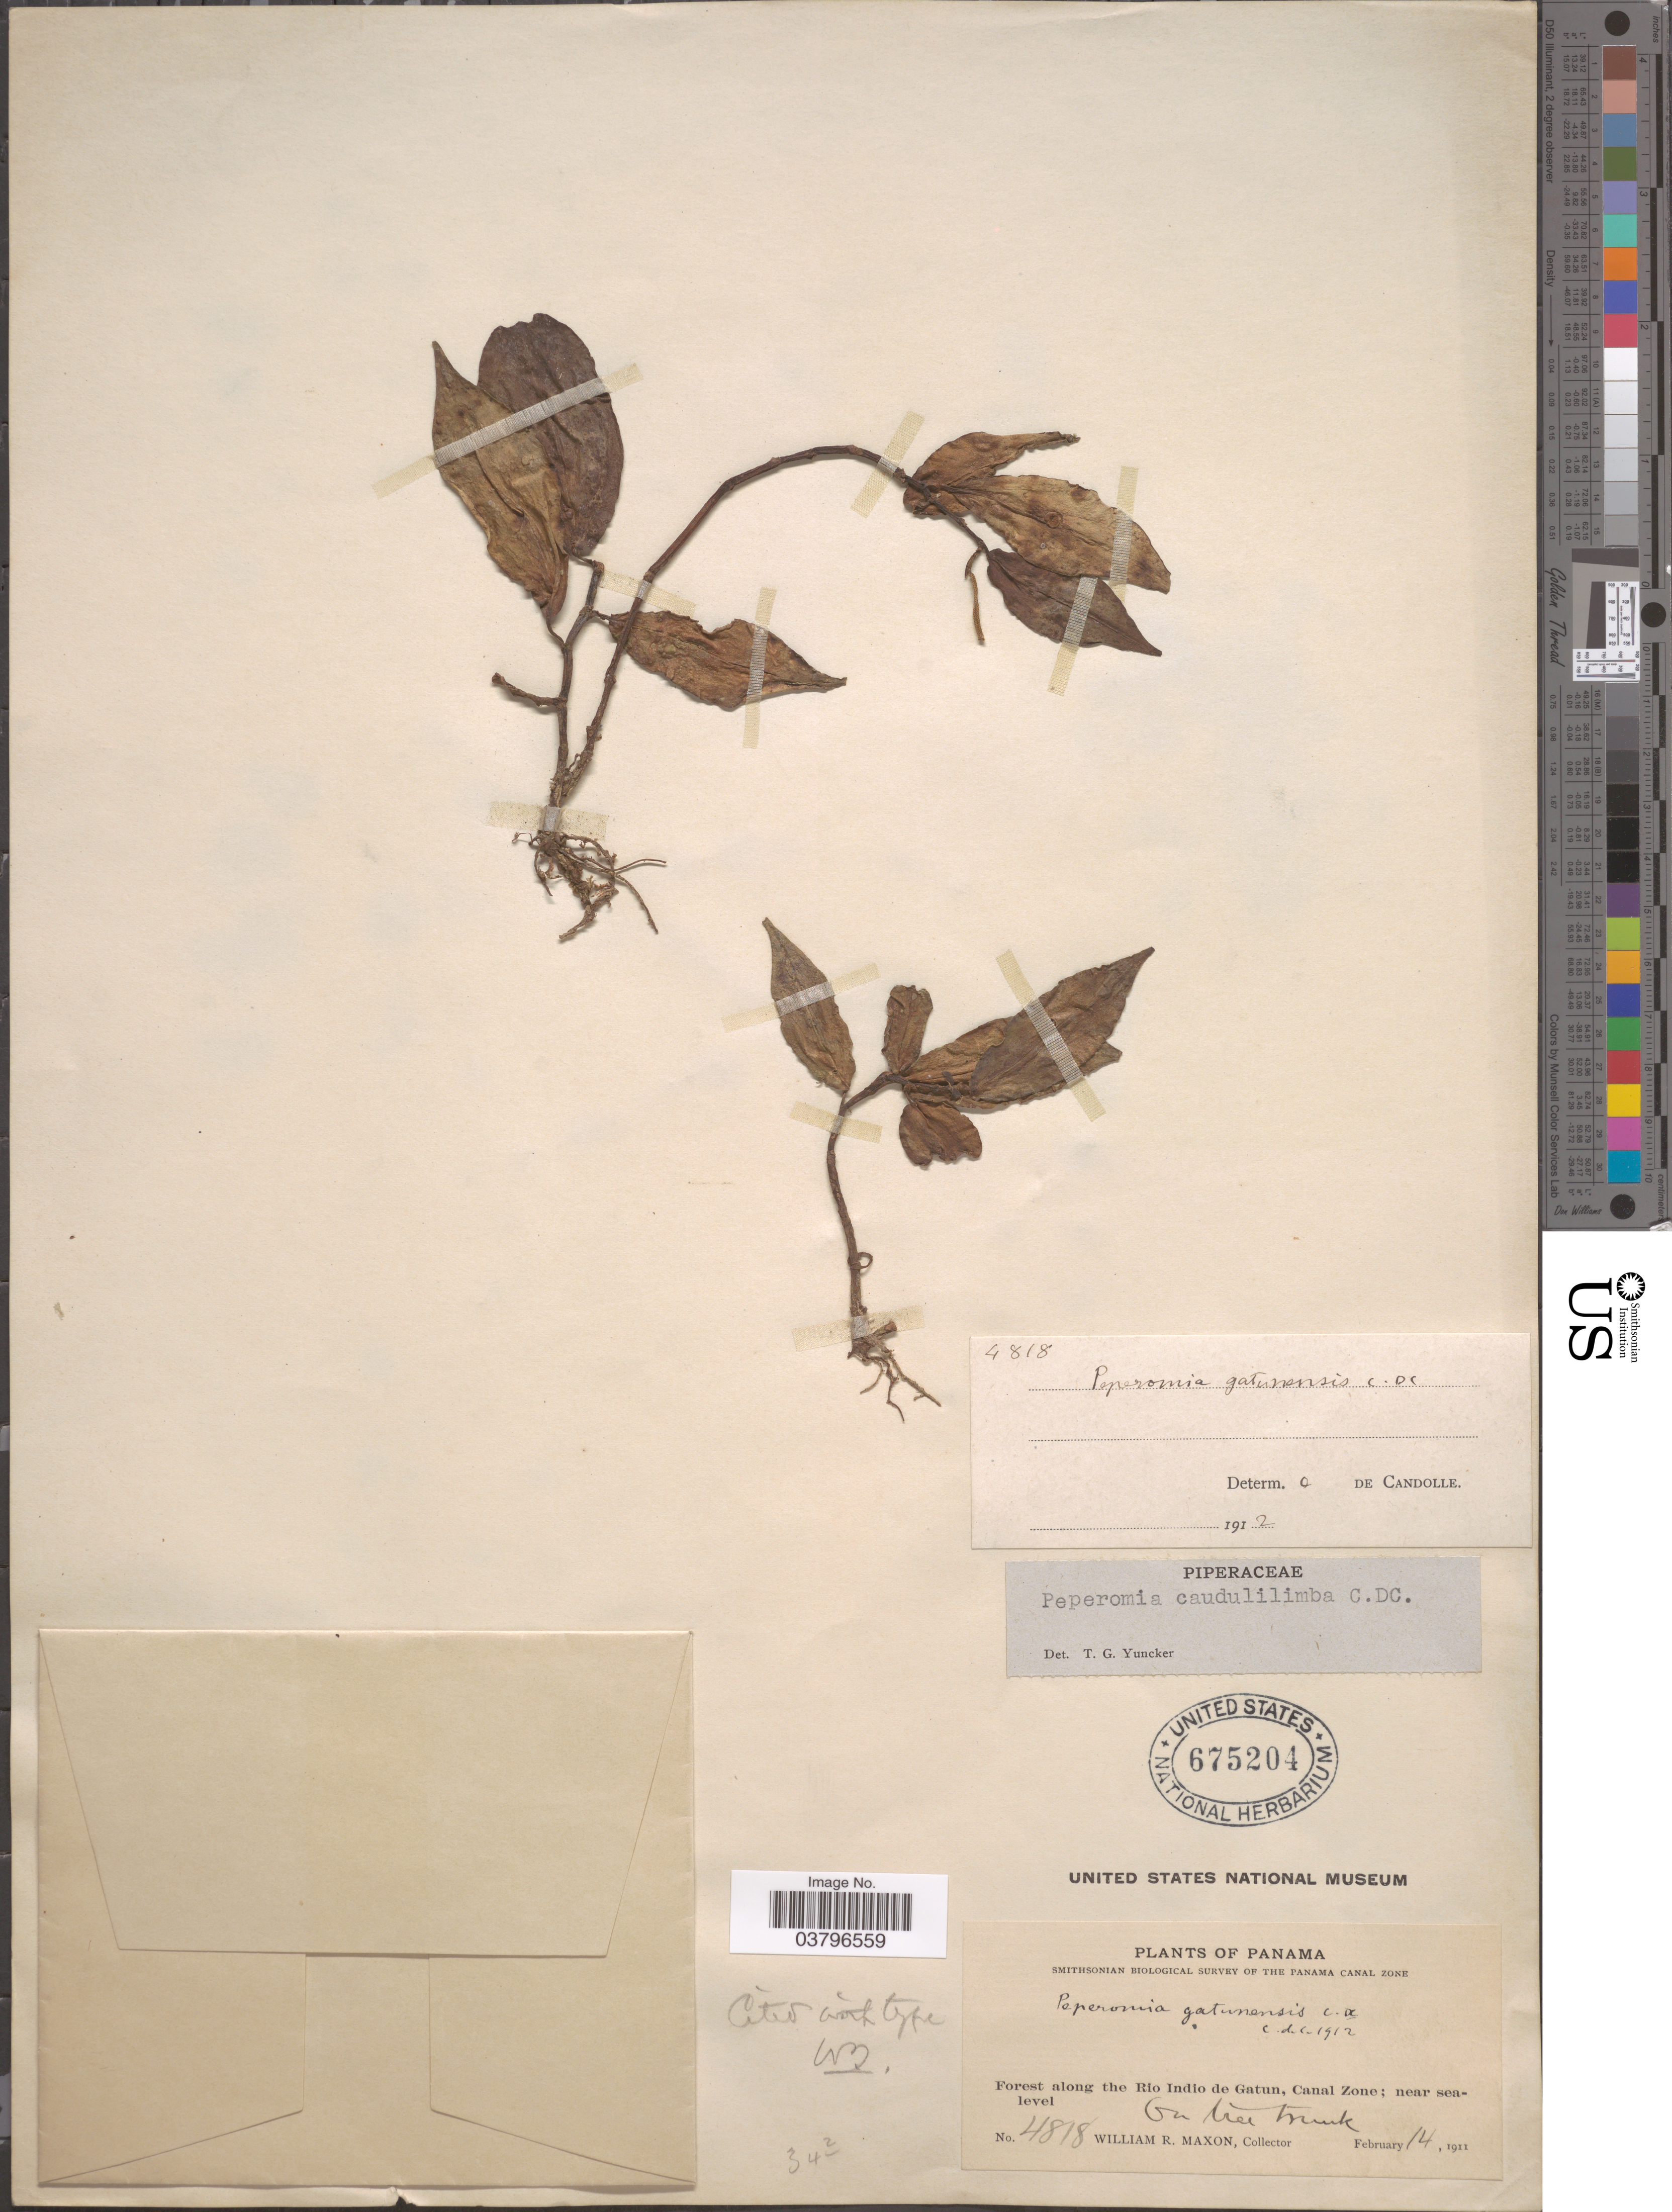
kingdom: Plantae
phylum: Tracheophyta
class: Magnoliopsida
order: Piperales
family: Piperaceae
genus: Peperomia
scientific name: Peperomia caudulilimba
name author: C. DC.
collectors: W. R. Maxon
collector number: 4818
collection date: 1911-02-14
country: Panama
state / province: Colón / Panamá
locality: Forest along the Rio Indio de Gatun, Canal Zone.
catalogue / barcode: US 675204